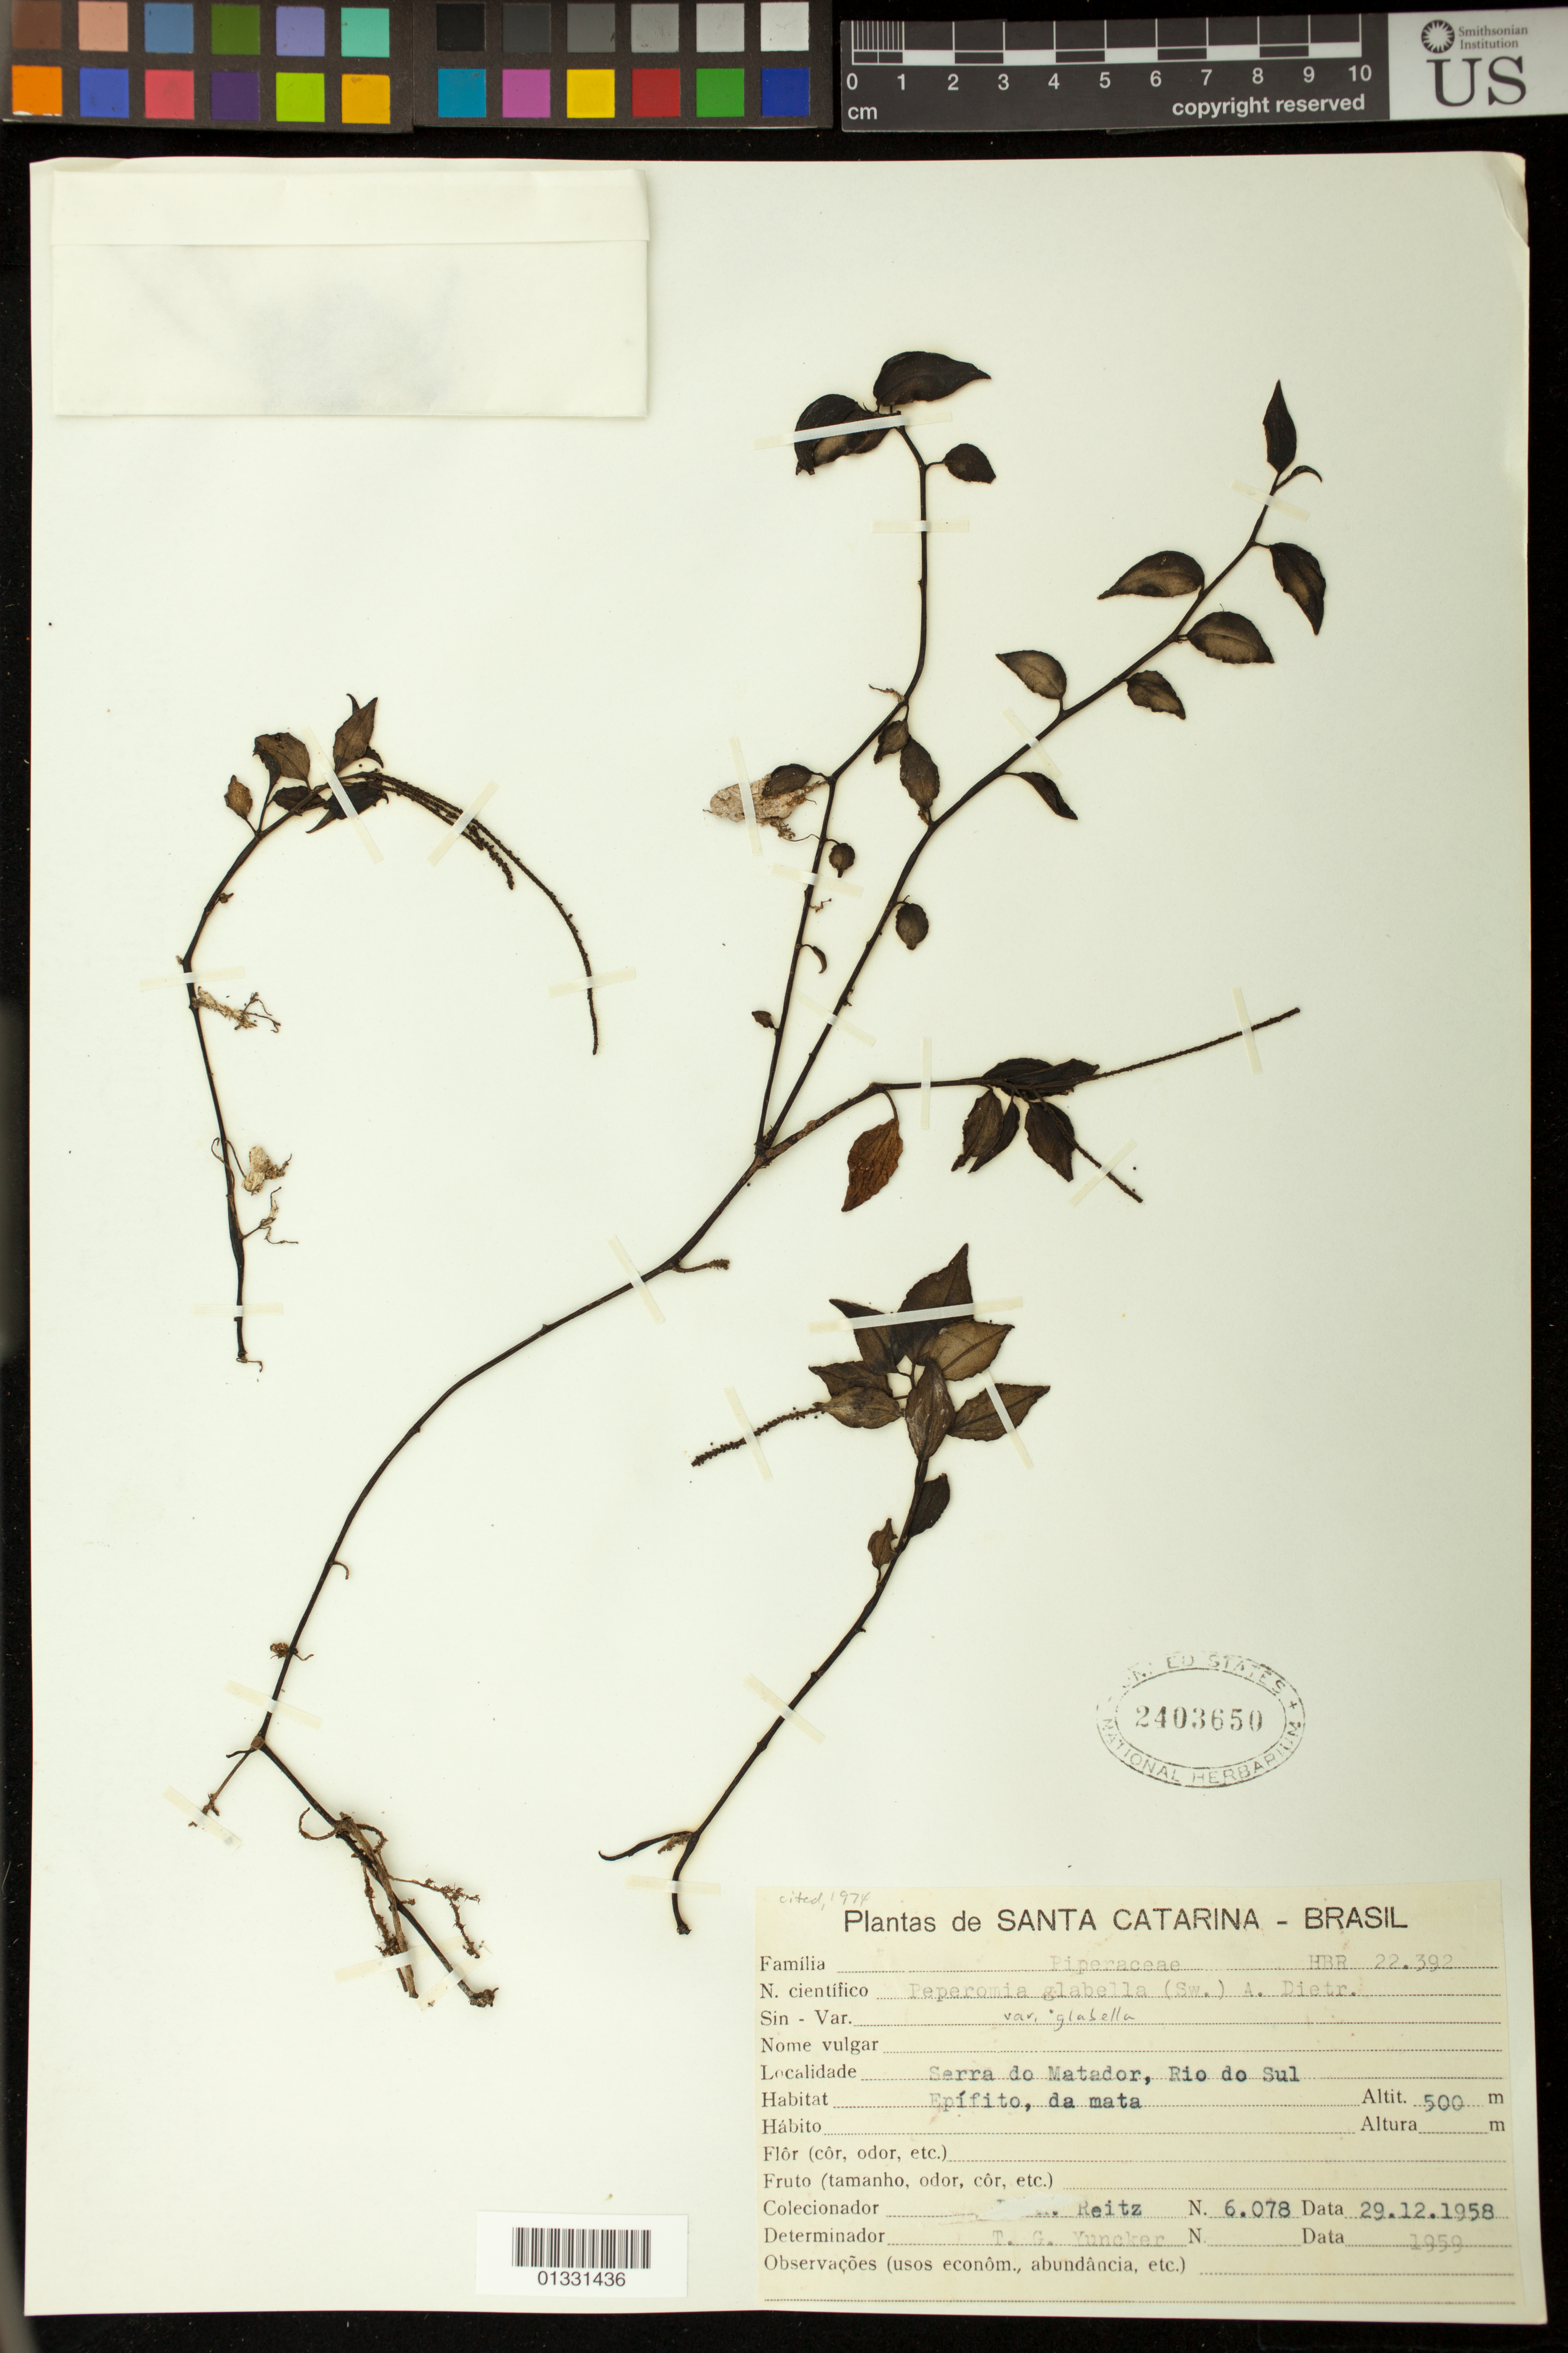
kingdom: Plantae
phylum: Tracheophyta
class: Magnoliopsida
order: Piperales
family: Piperaceae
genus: Peperomia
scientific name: Peperomia glabella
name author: (Sw.) A. Dietr.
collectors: R. Reitz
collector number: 6078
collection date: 1958-12-20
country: Brazil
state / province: Santa Catarina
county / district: Rio do Sul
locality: Serra do Matador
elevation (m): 500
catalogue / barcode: US 2403650